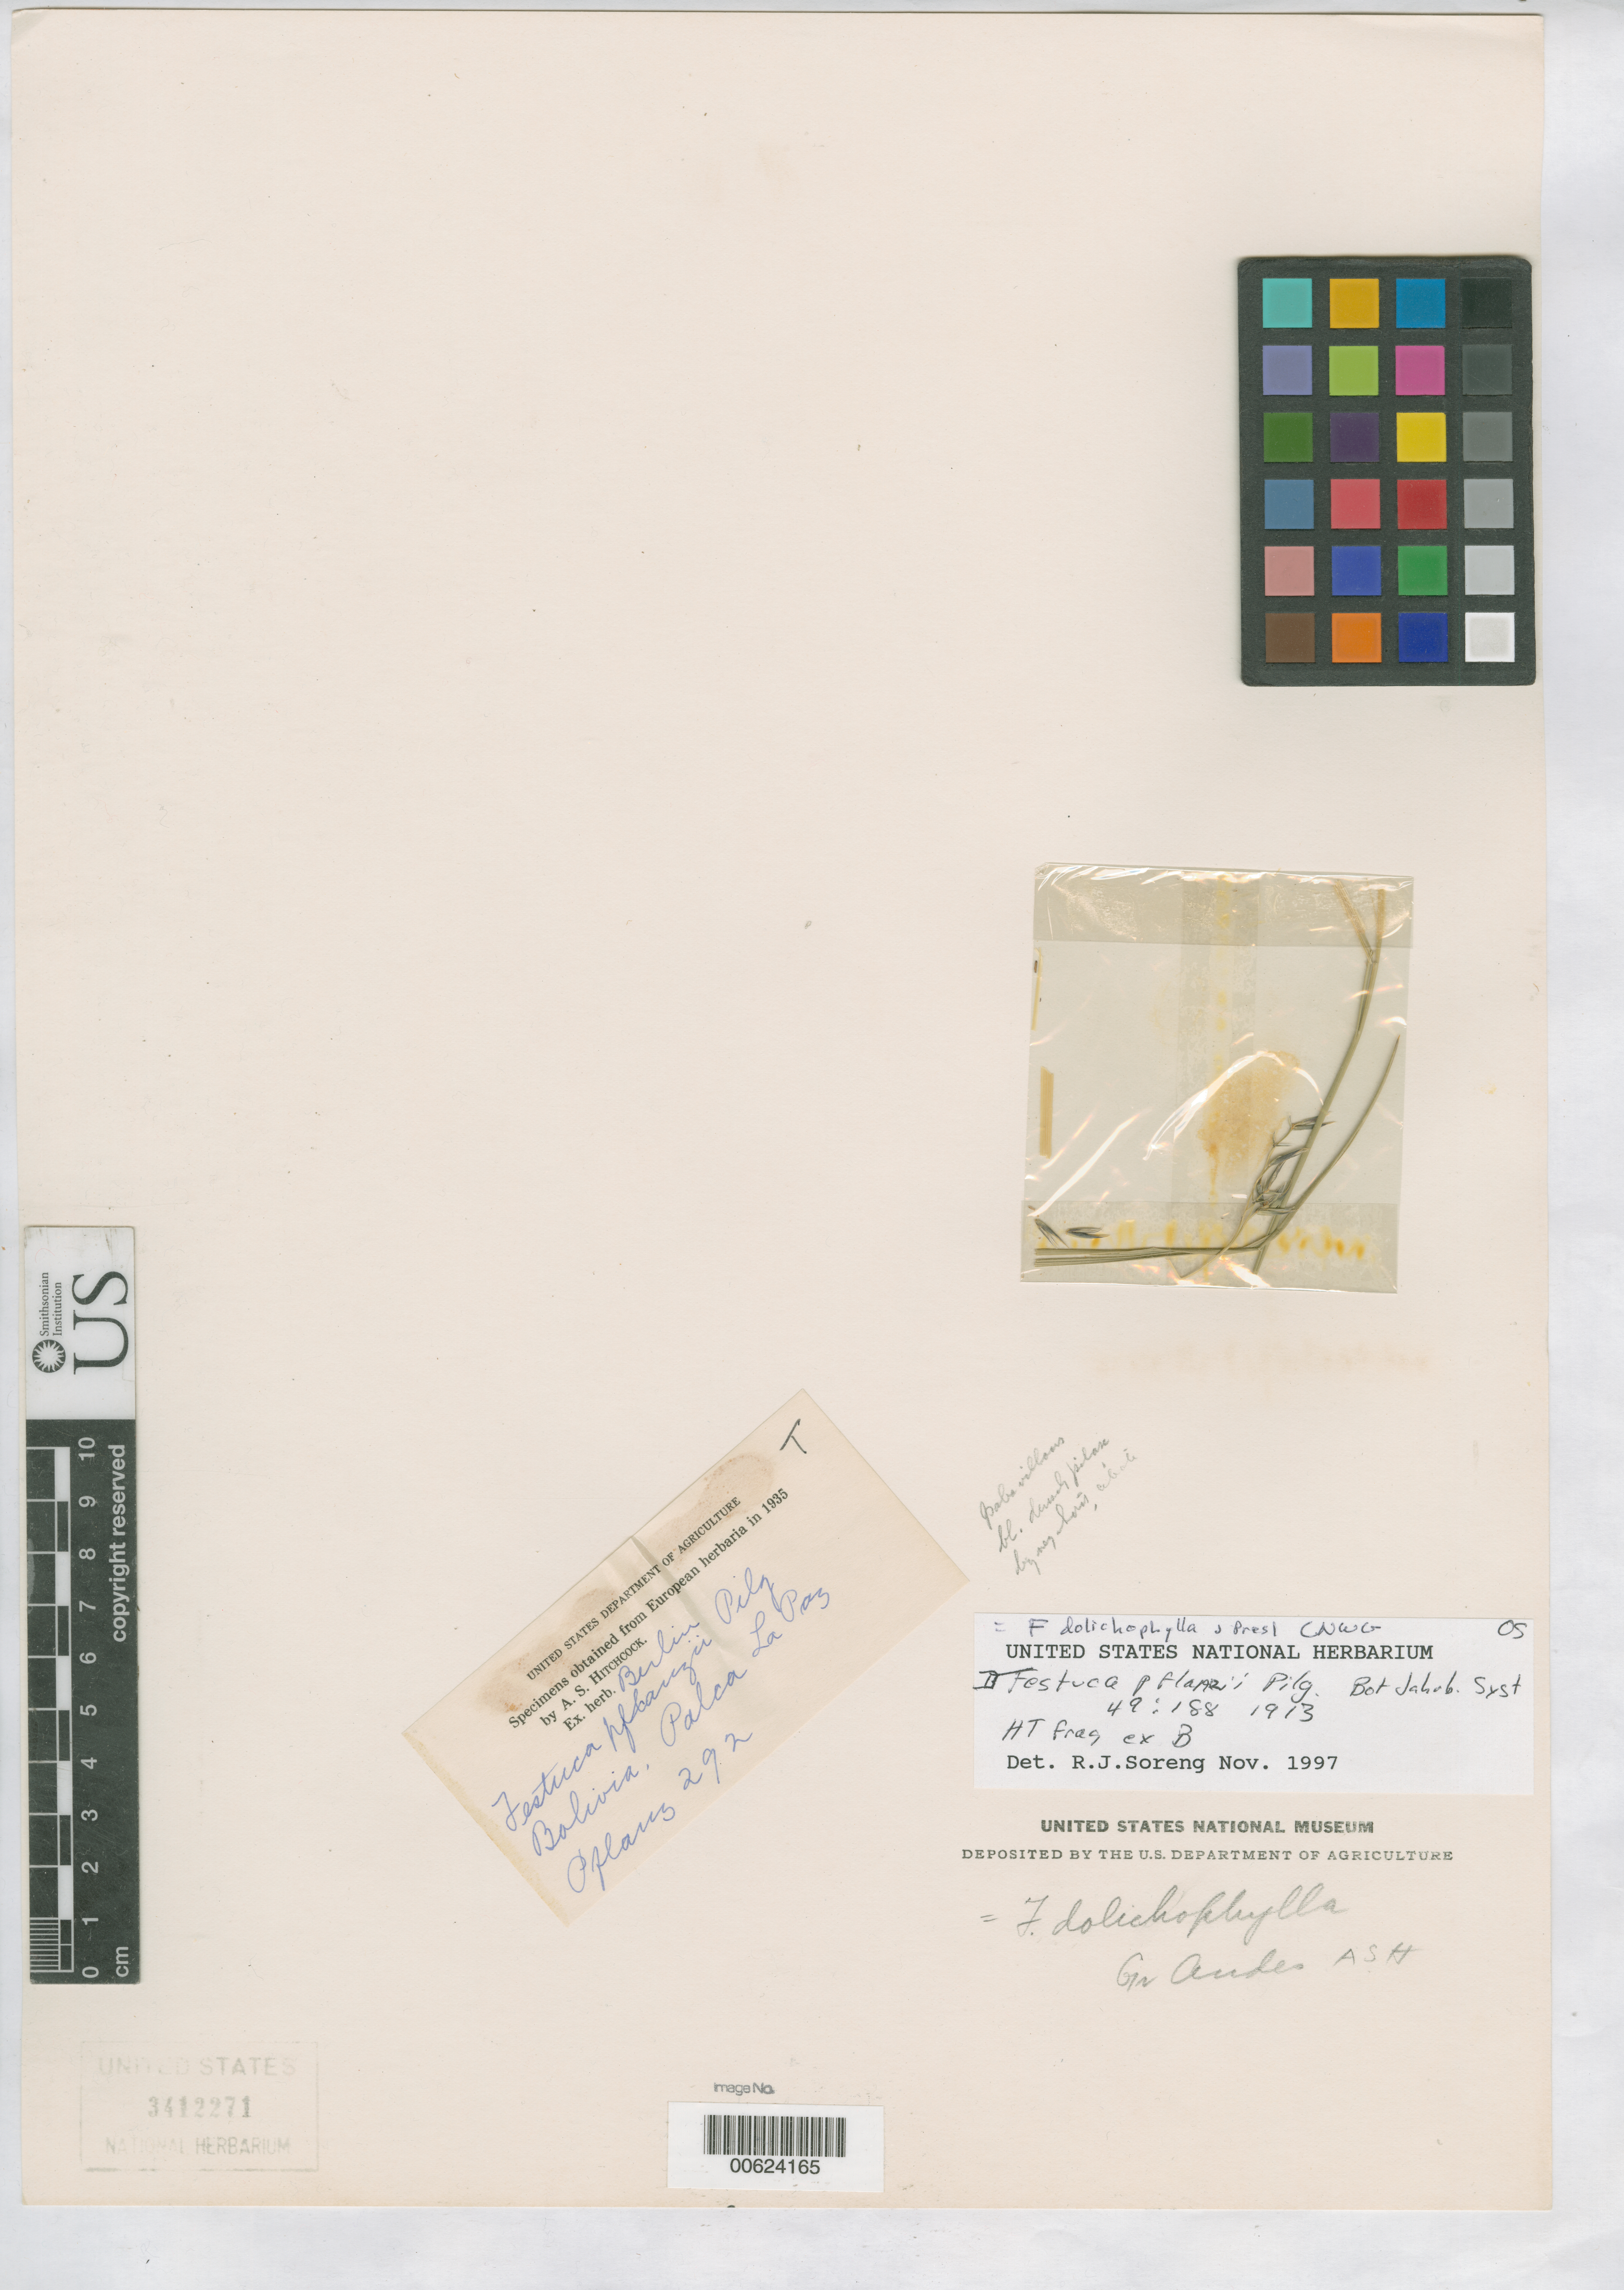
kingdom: Plantae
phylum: Tracheophyta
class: Liliopsida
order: Poales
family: Poaceae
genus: Festuca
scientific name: Festuca pflanzii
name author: Pilg.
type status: Type Fragment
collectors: -. Pflanz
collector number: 292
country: Bolivia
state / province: La Paz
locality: Palca.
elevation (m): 4300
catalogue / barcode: US 3412271